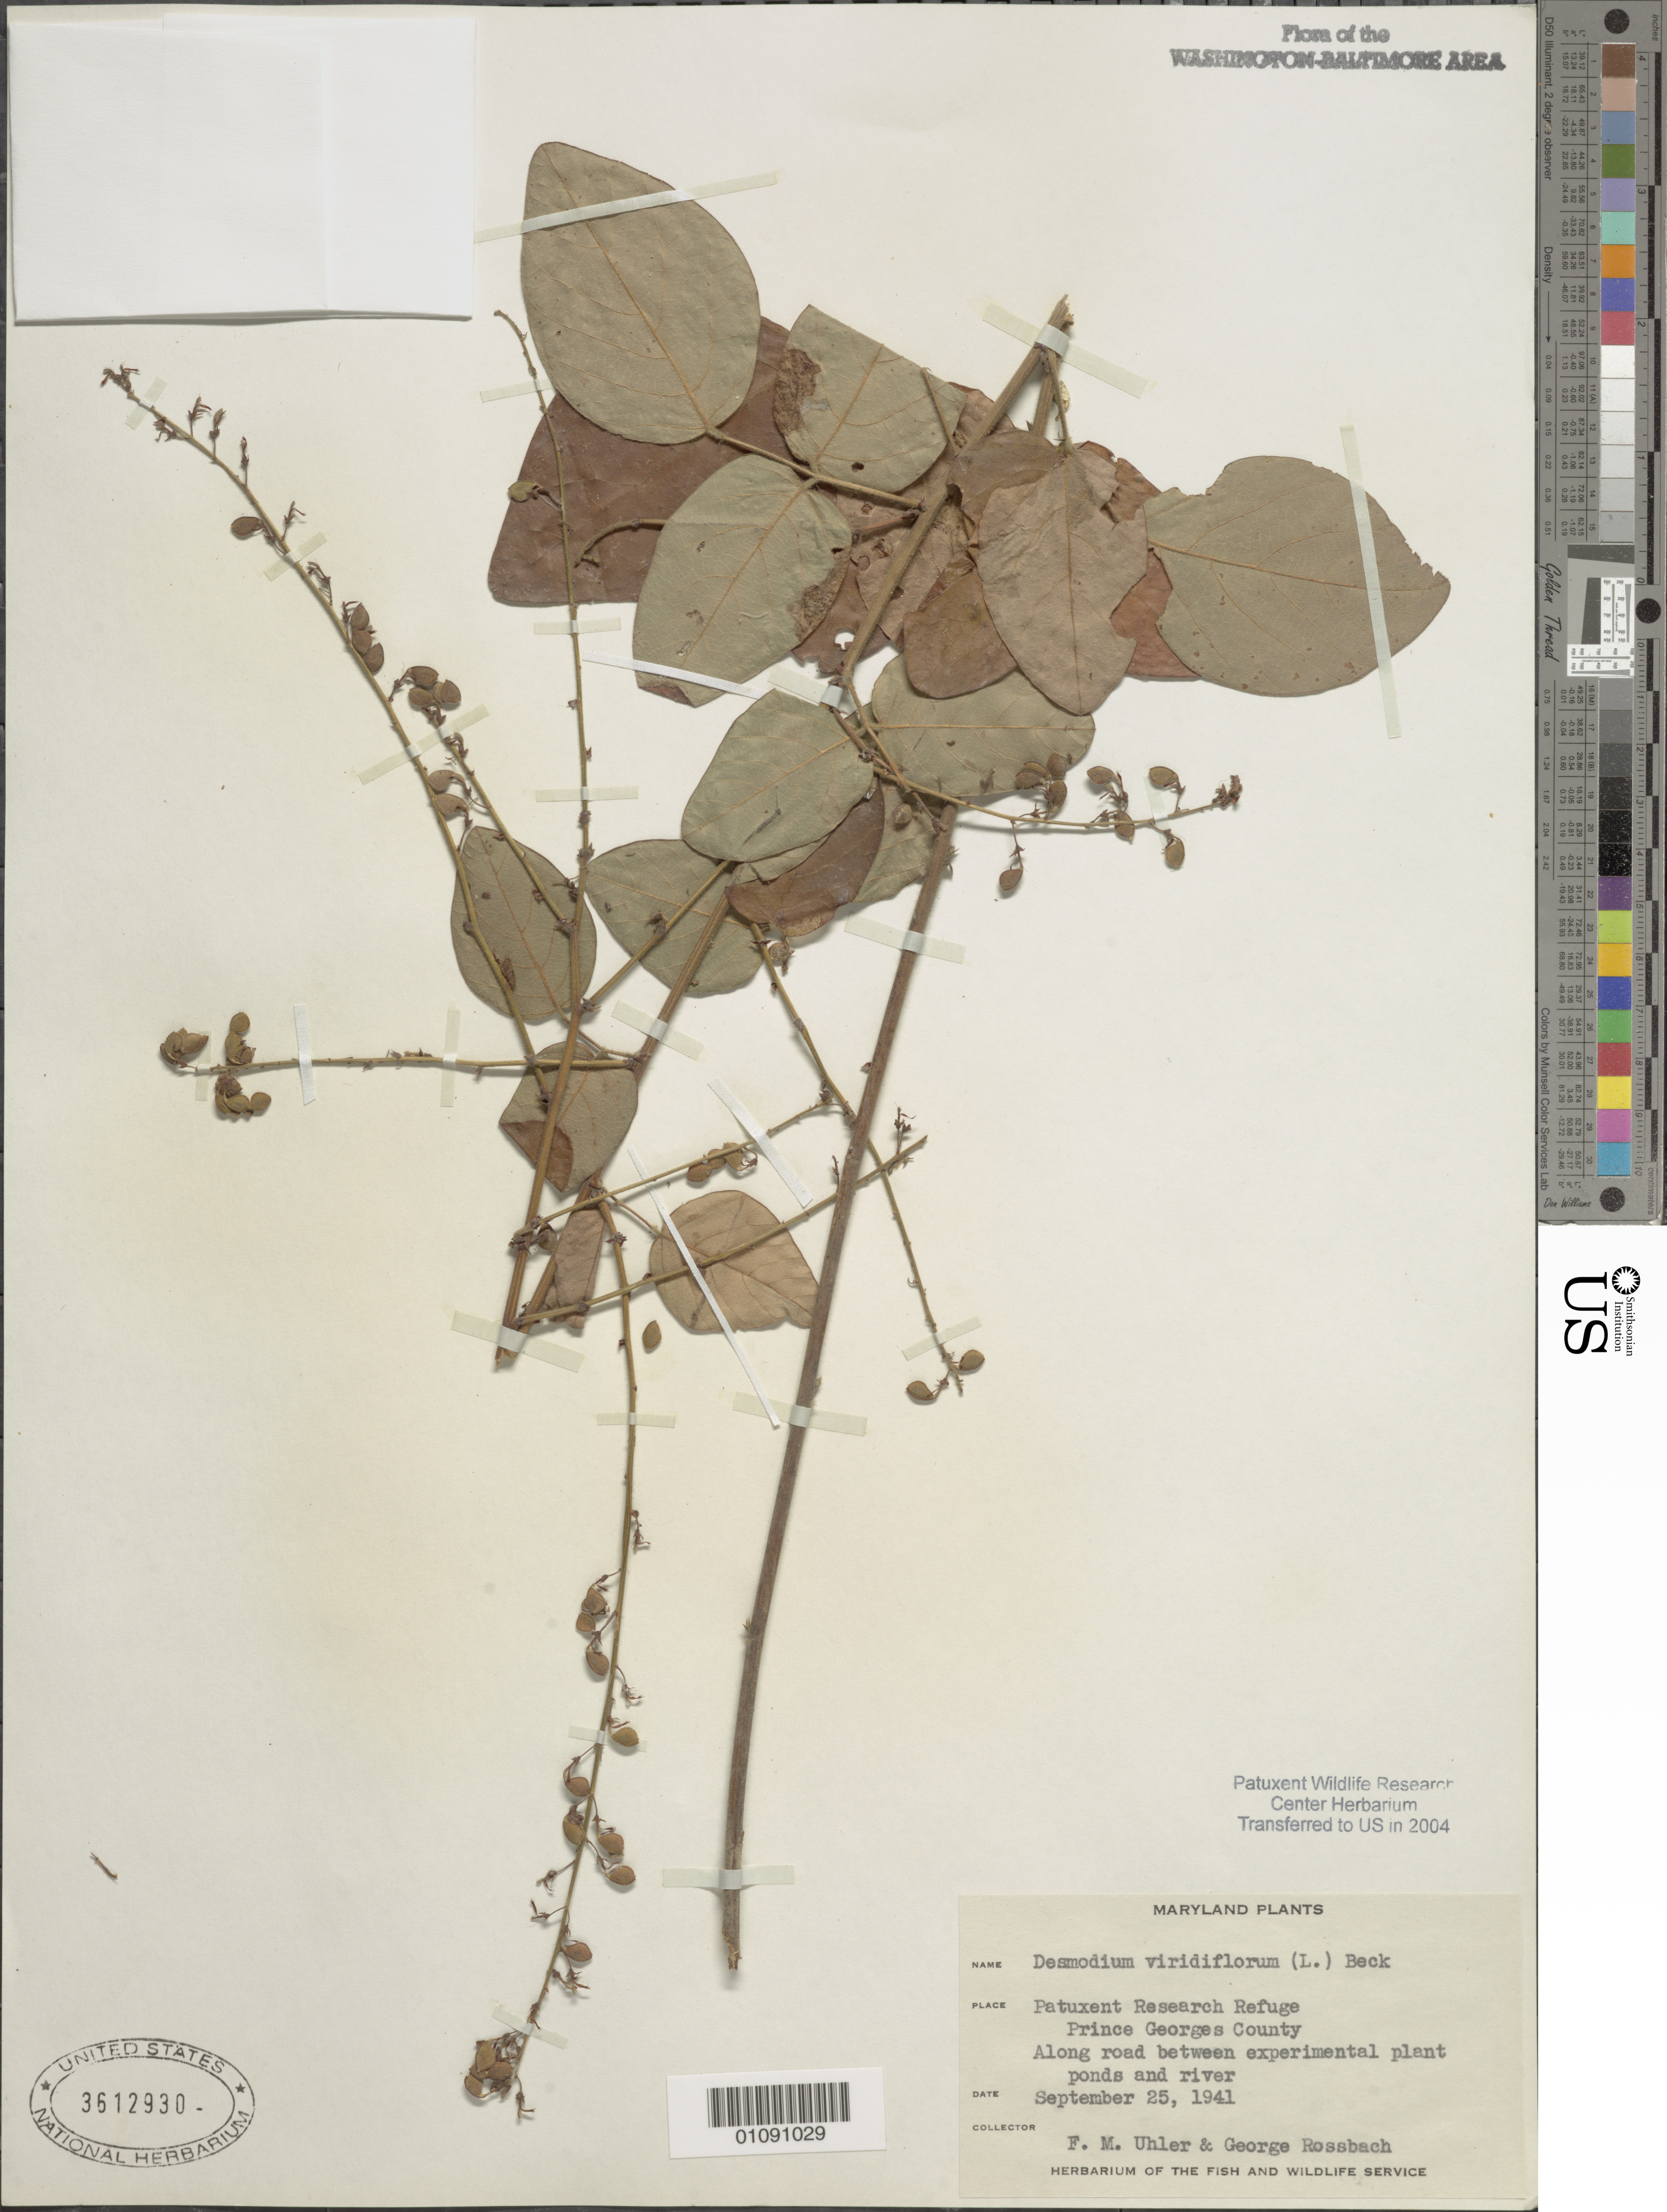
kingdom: Plantae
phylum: Tracheophyta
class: Magnoliopsida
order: Fabales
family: Fabaceae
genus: Desmodium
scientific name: Desmodium viridiflorum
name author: (L.) DC.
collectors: F. M. Uhler & G. Rossbach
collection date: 1941-09-25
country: United States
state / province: Maryland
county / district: Prince George's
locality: Patuxent Wildlife Refuge. Between experimental plant ponds and river.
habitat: Along road.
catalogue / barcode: US 3612930